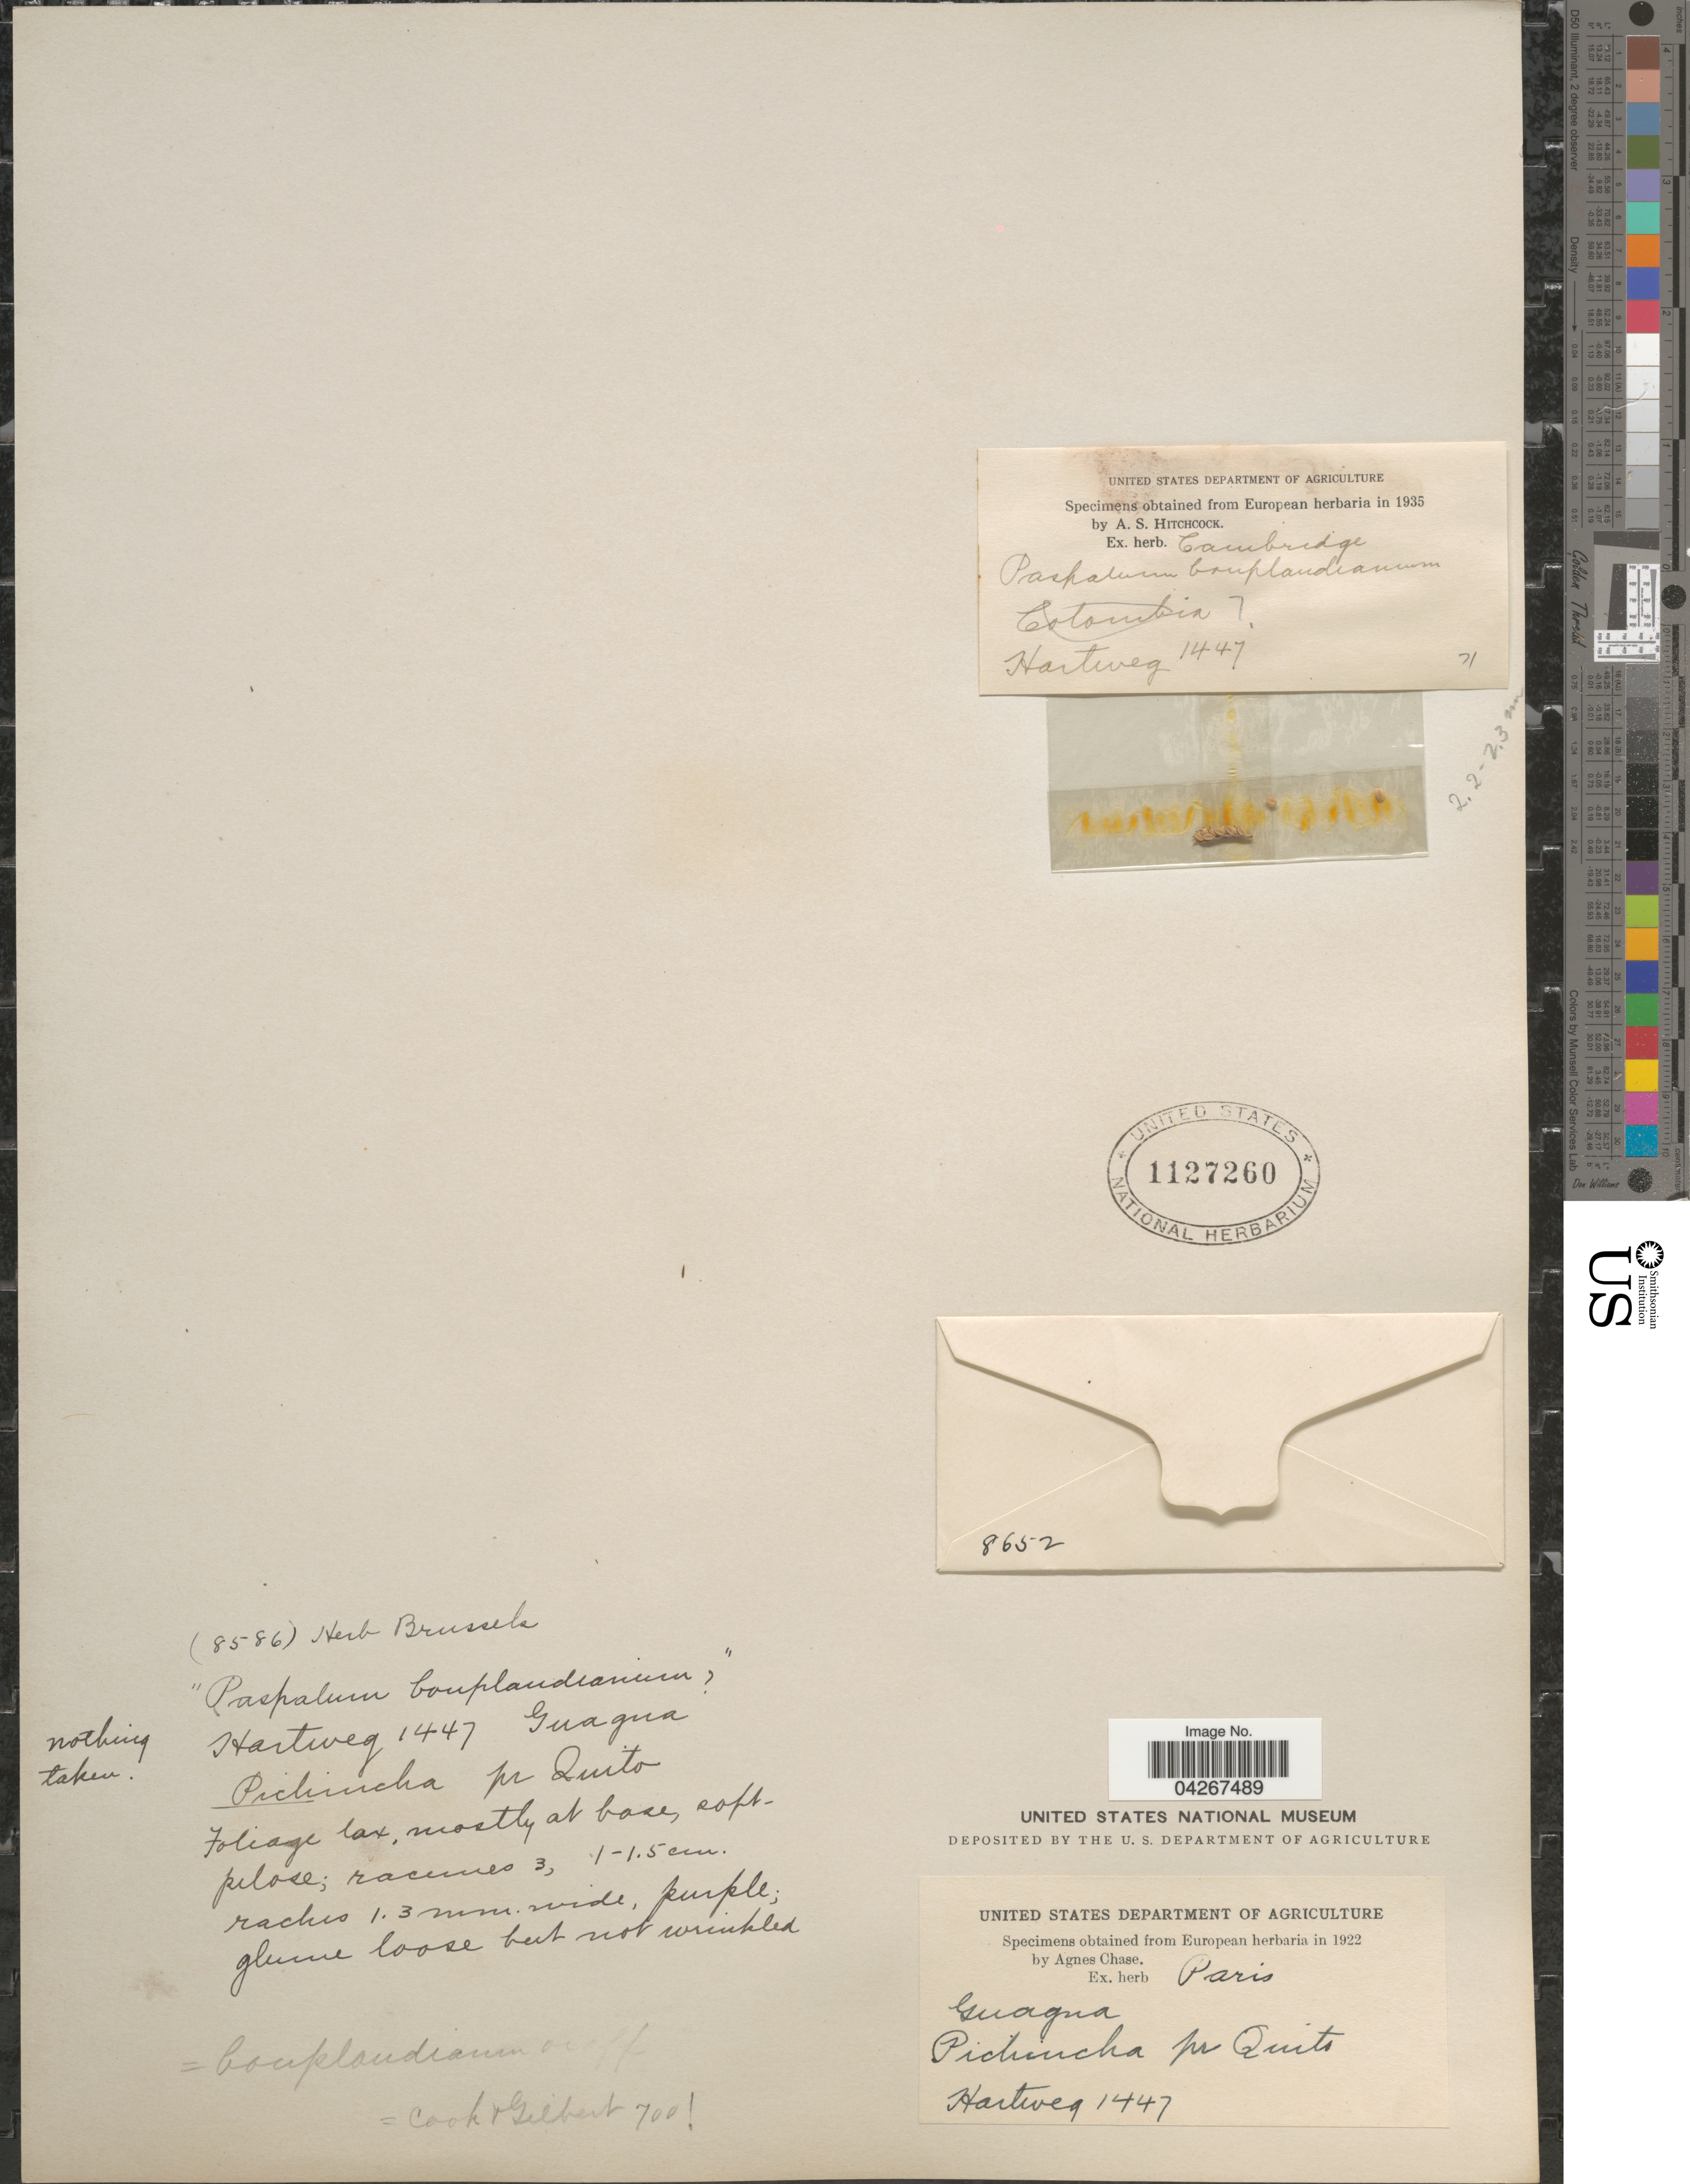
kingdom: Plantae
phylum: Tracheophyta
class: Liliopsida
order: Poales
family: Poaceae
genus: Paspalum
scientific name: Paspalum bonplandianum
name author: Flüggé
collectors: Hartweg, --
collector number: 1447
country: Ecuador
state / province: Pichincha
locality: Guagua, Pichincha pr. Quito.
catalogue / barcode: US 1127260